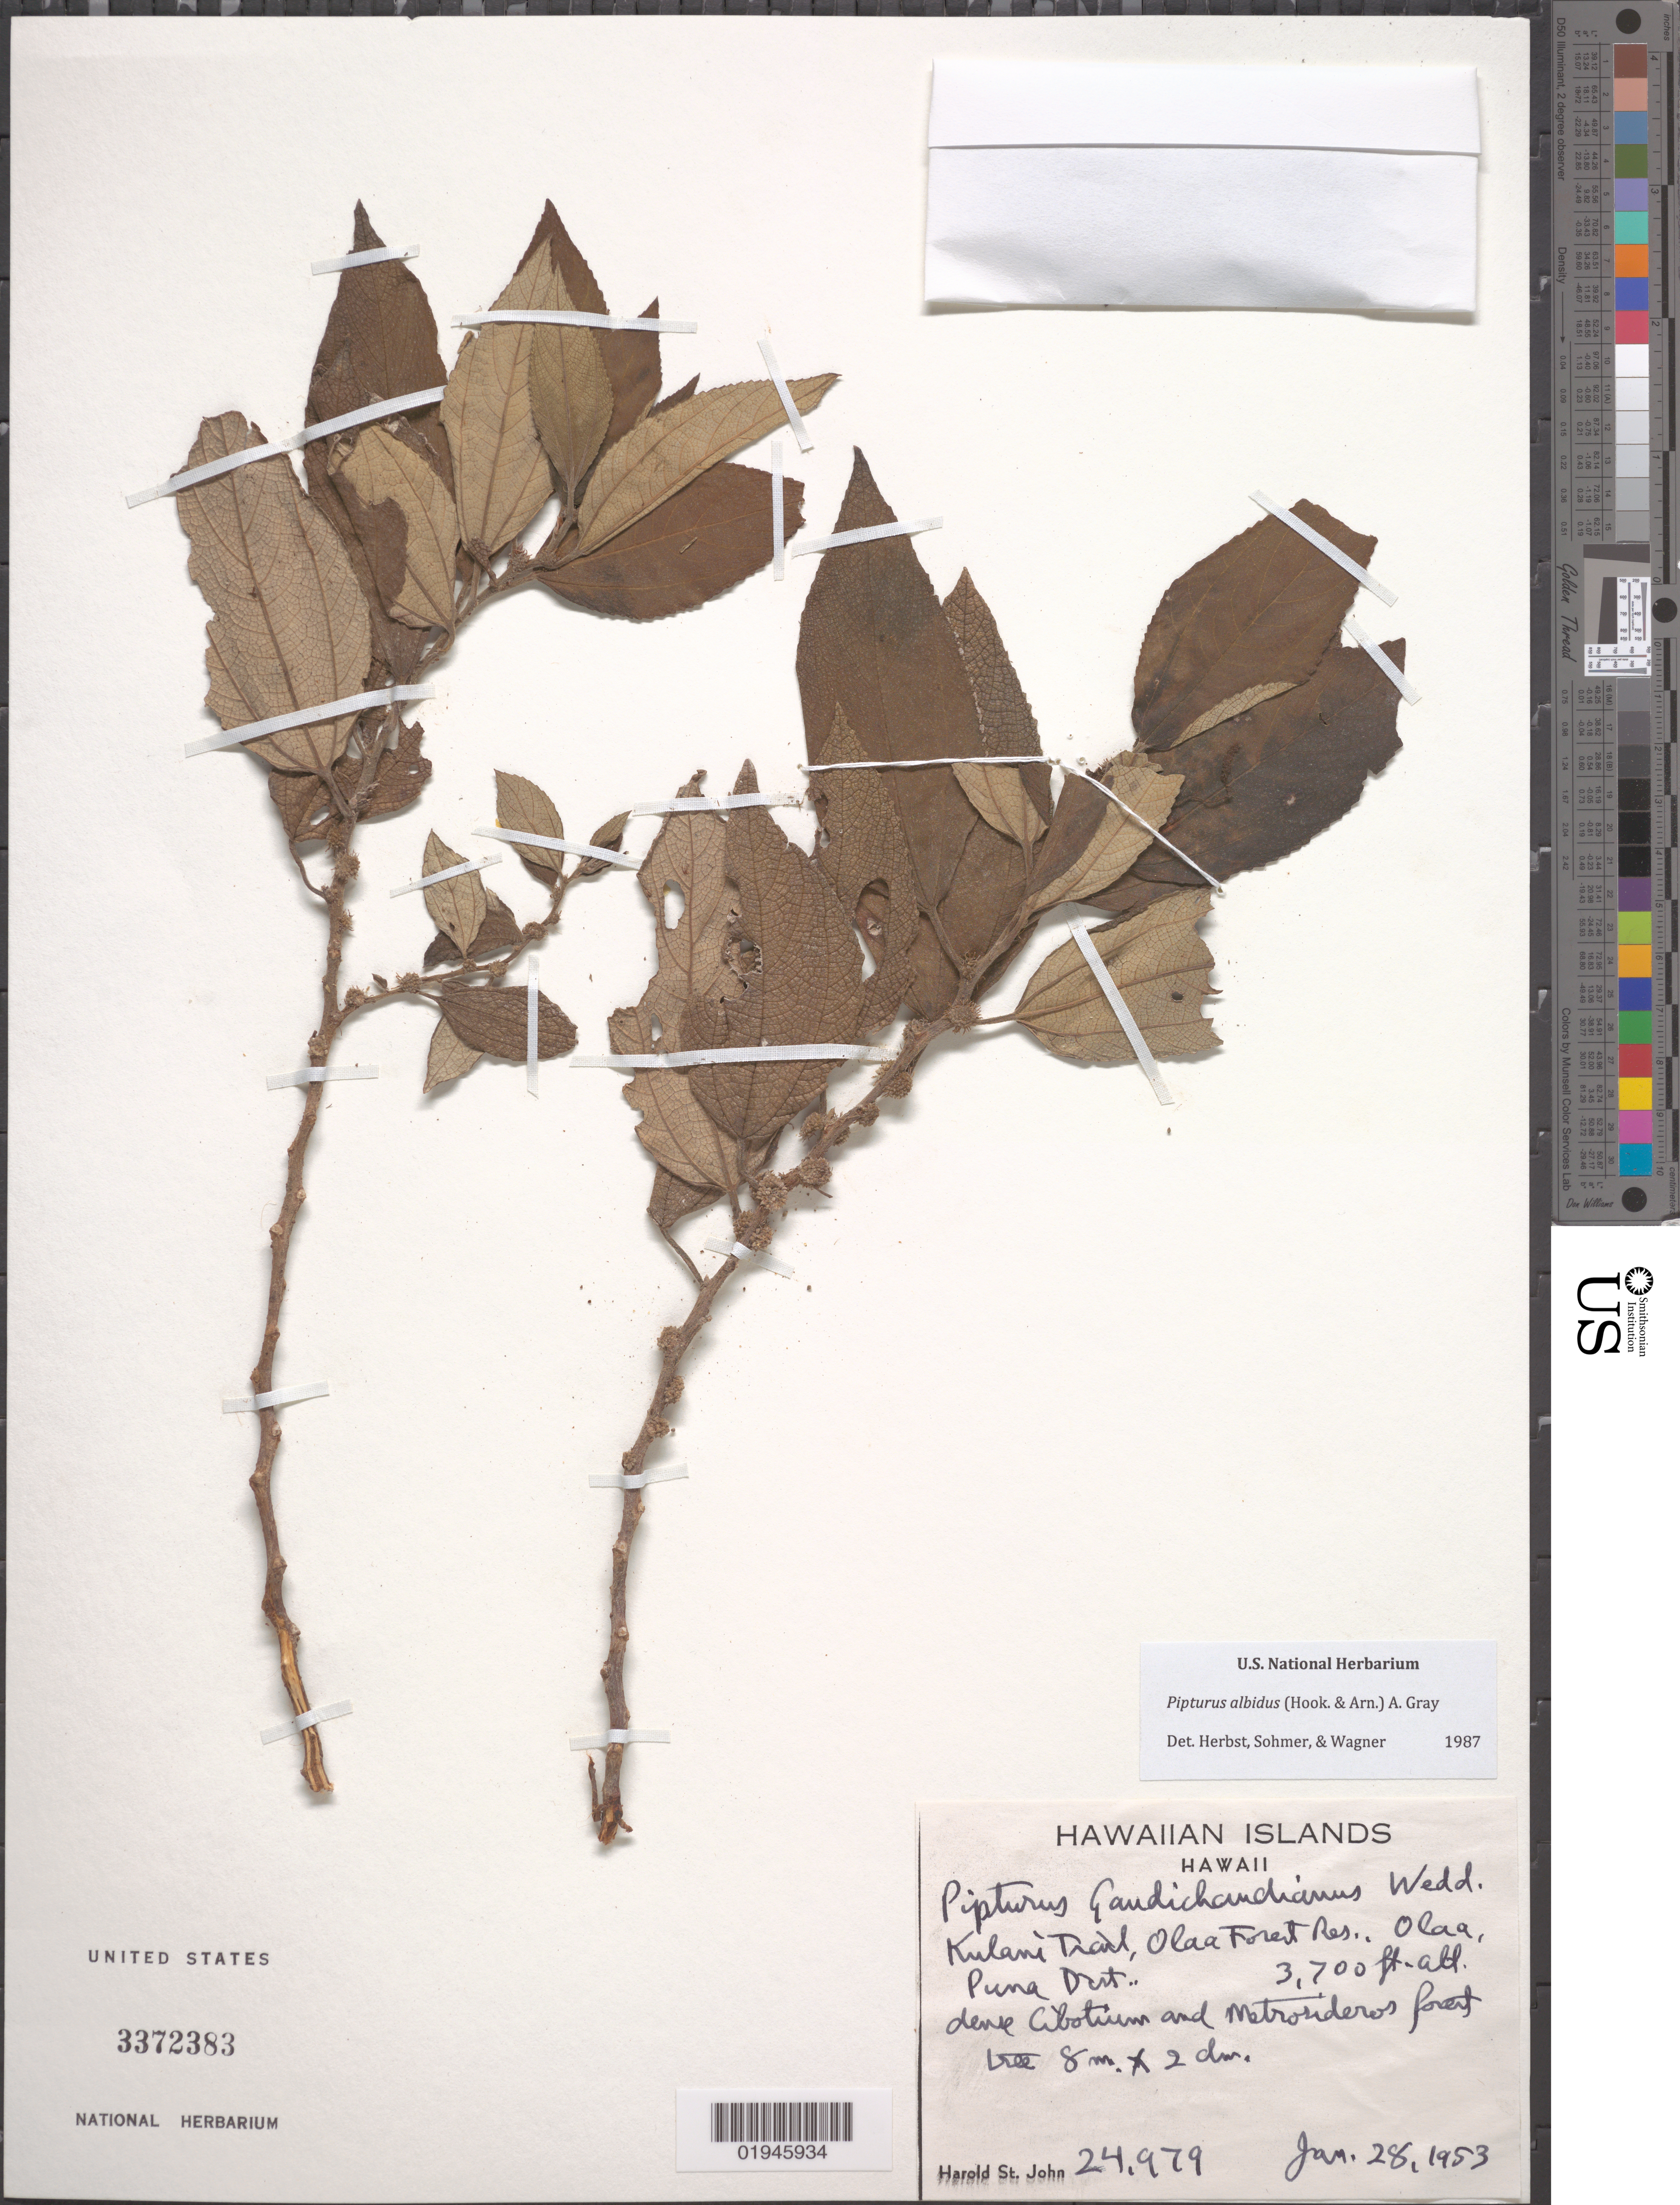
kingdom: Plantae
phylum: Tracheophyta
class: Magnoliopsida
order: Rosales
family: Urticaceae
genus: Pipturus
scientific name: Pipturus albidus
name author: (Hook. & Arn.) A. Gray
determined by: Herbst, D. R.; Sohmer, S. H.; Wagner, W. L.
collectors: H. St. John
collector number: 24979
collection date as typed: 28 Jan 1953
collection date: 1953-01-28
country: United States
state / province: Hawaii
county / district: Hawaii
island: Hawaii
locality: Puna District, Kulani Trail, Ola'a Forest Reserve, Ola'a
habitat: Dense forest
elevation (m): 1128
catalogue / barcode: US 3372383